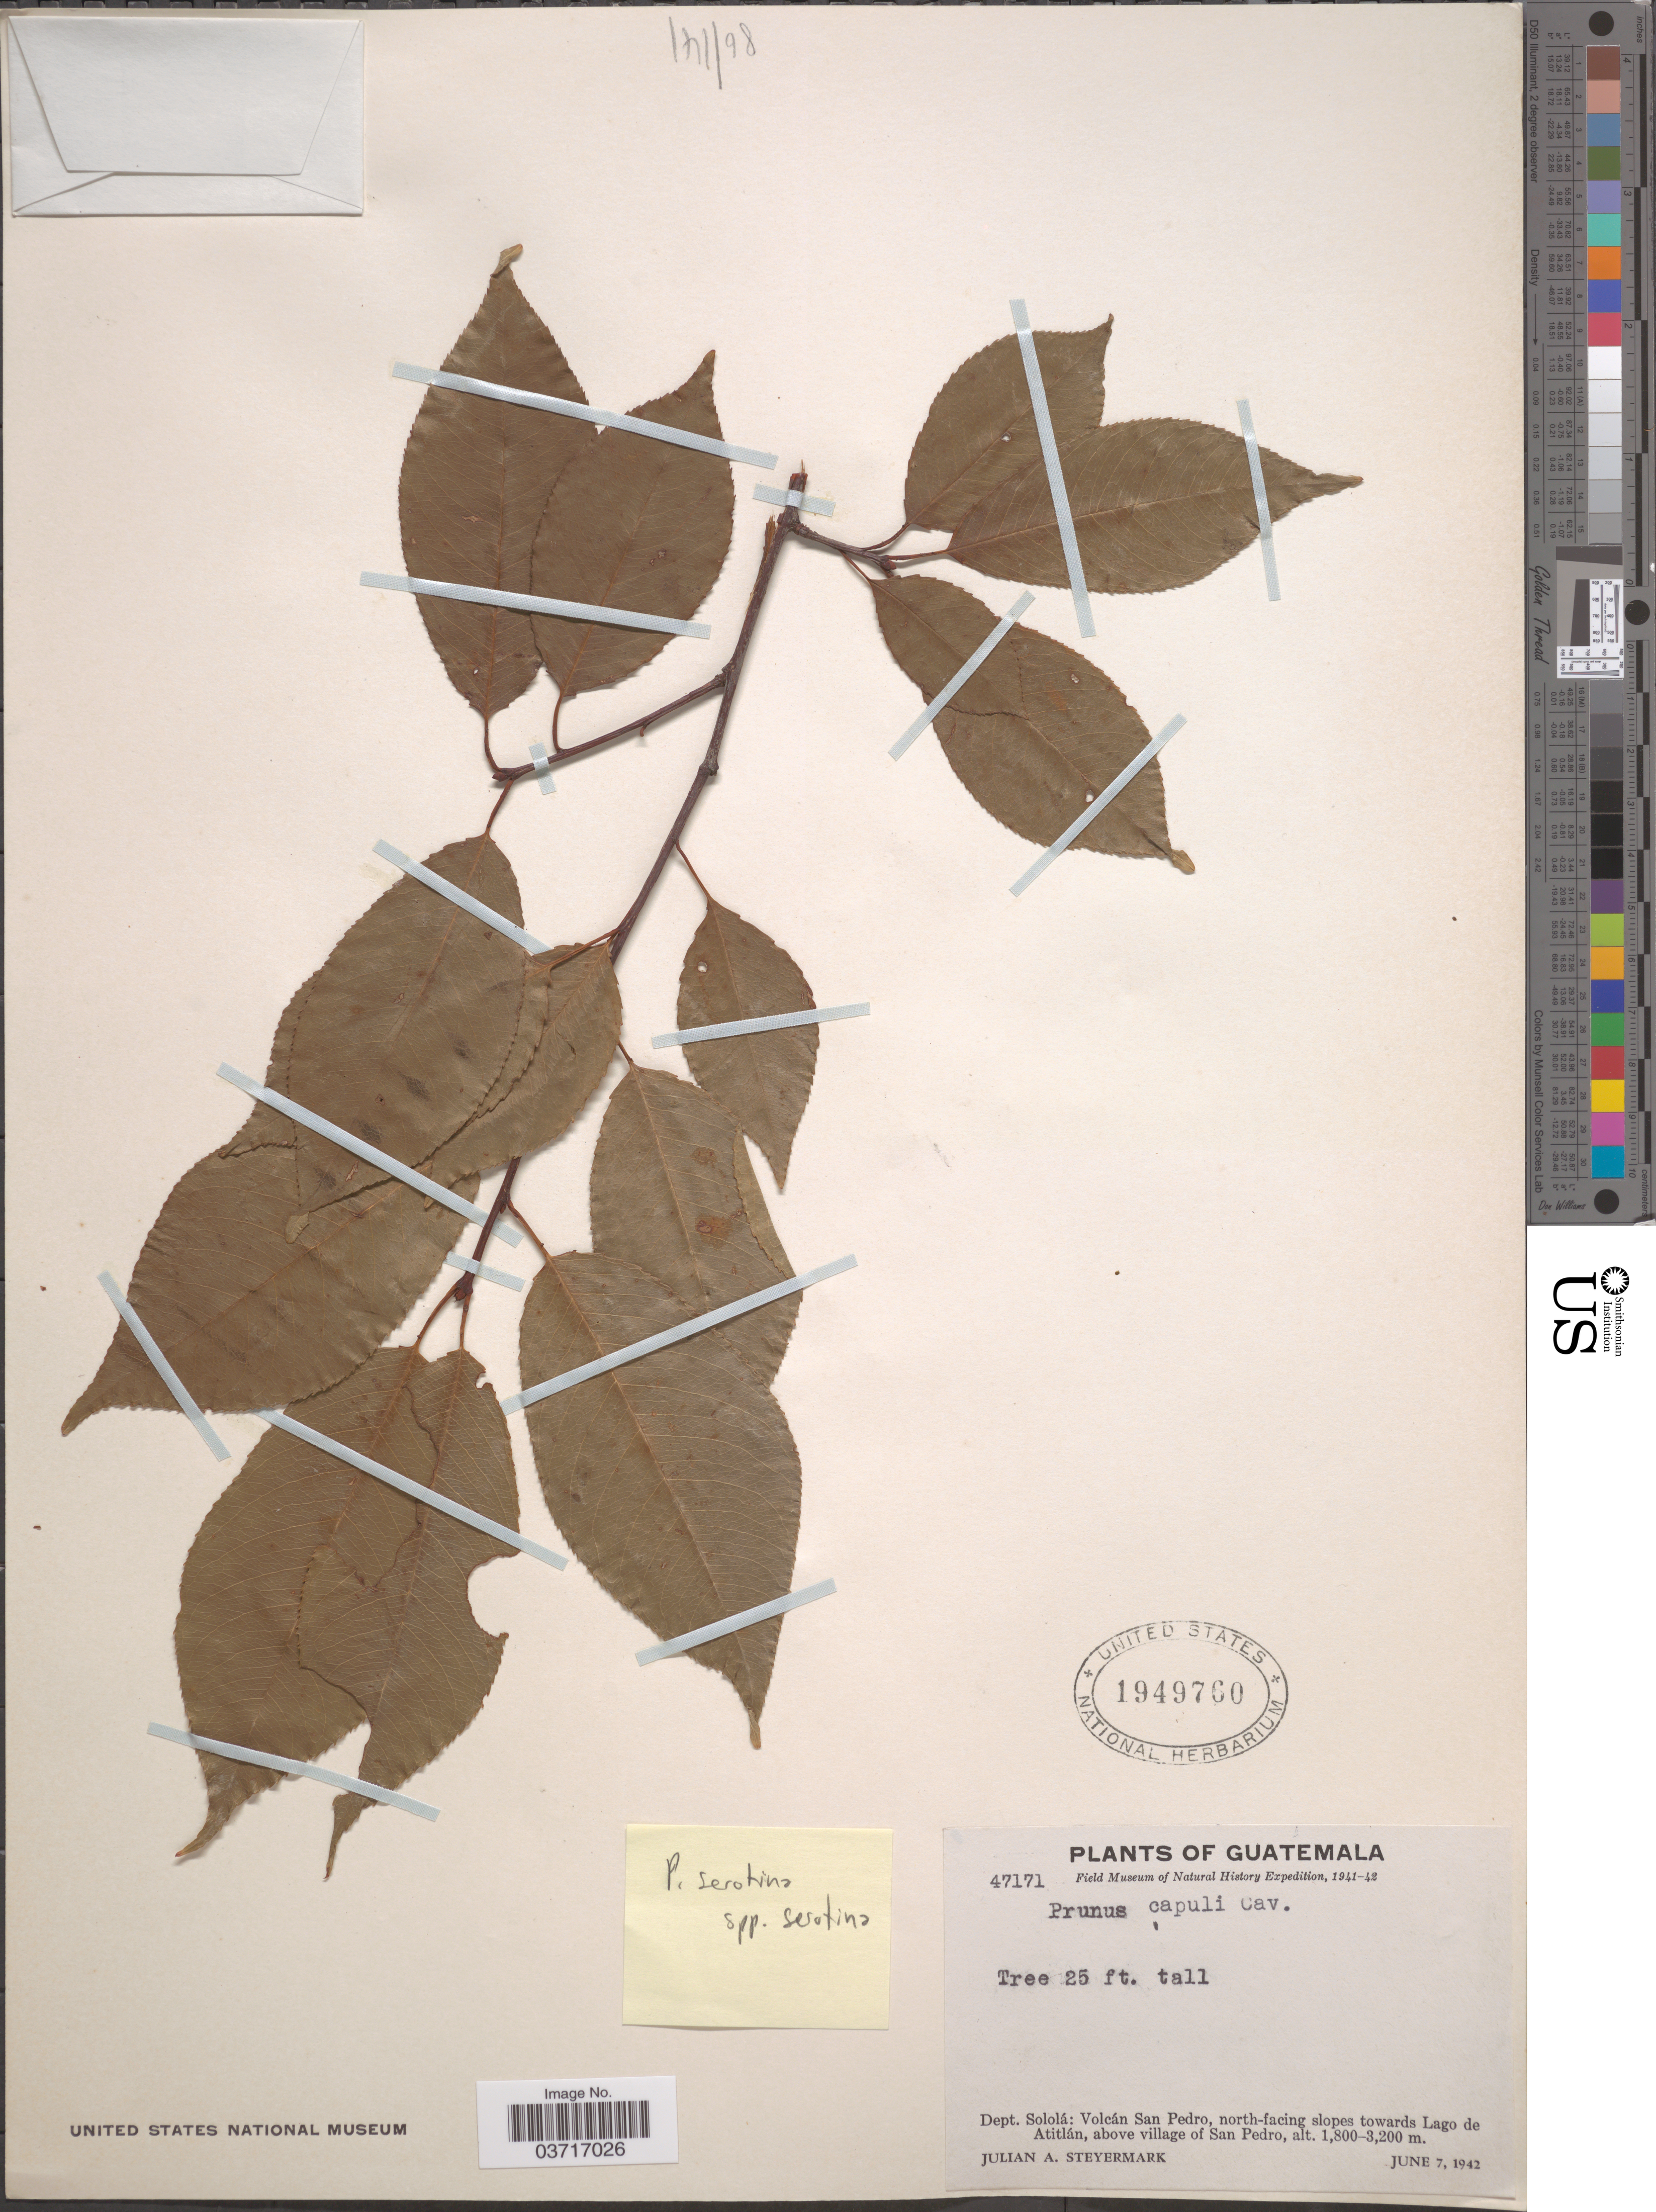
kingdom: Plantae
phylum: Tracheophyta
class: Magnoliopsida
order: Rosales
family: Rosaceae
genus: Prunus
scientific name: Prunus serotina var. serotina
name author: Ehrh.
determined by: Pérez, J. A.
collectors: J. Steyermark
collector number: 47171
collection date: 1942-06-07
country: Guatemala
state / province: Solola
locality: Dept. Sololá: Volcán San Pedro, north-facing slopes towards Lago de Atitlán, above village of San Pedro.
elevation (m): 1800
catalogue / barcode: US 1949760